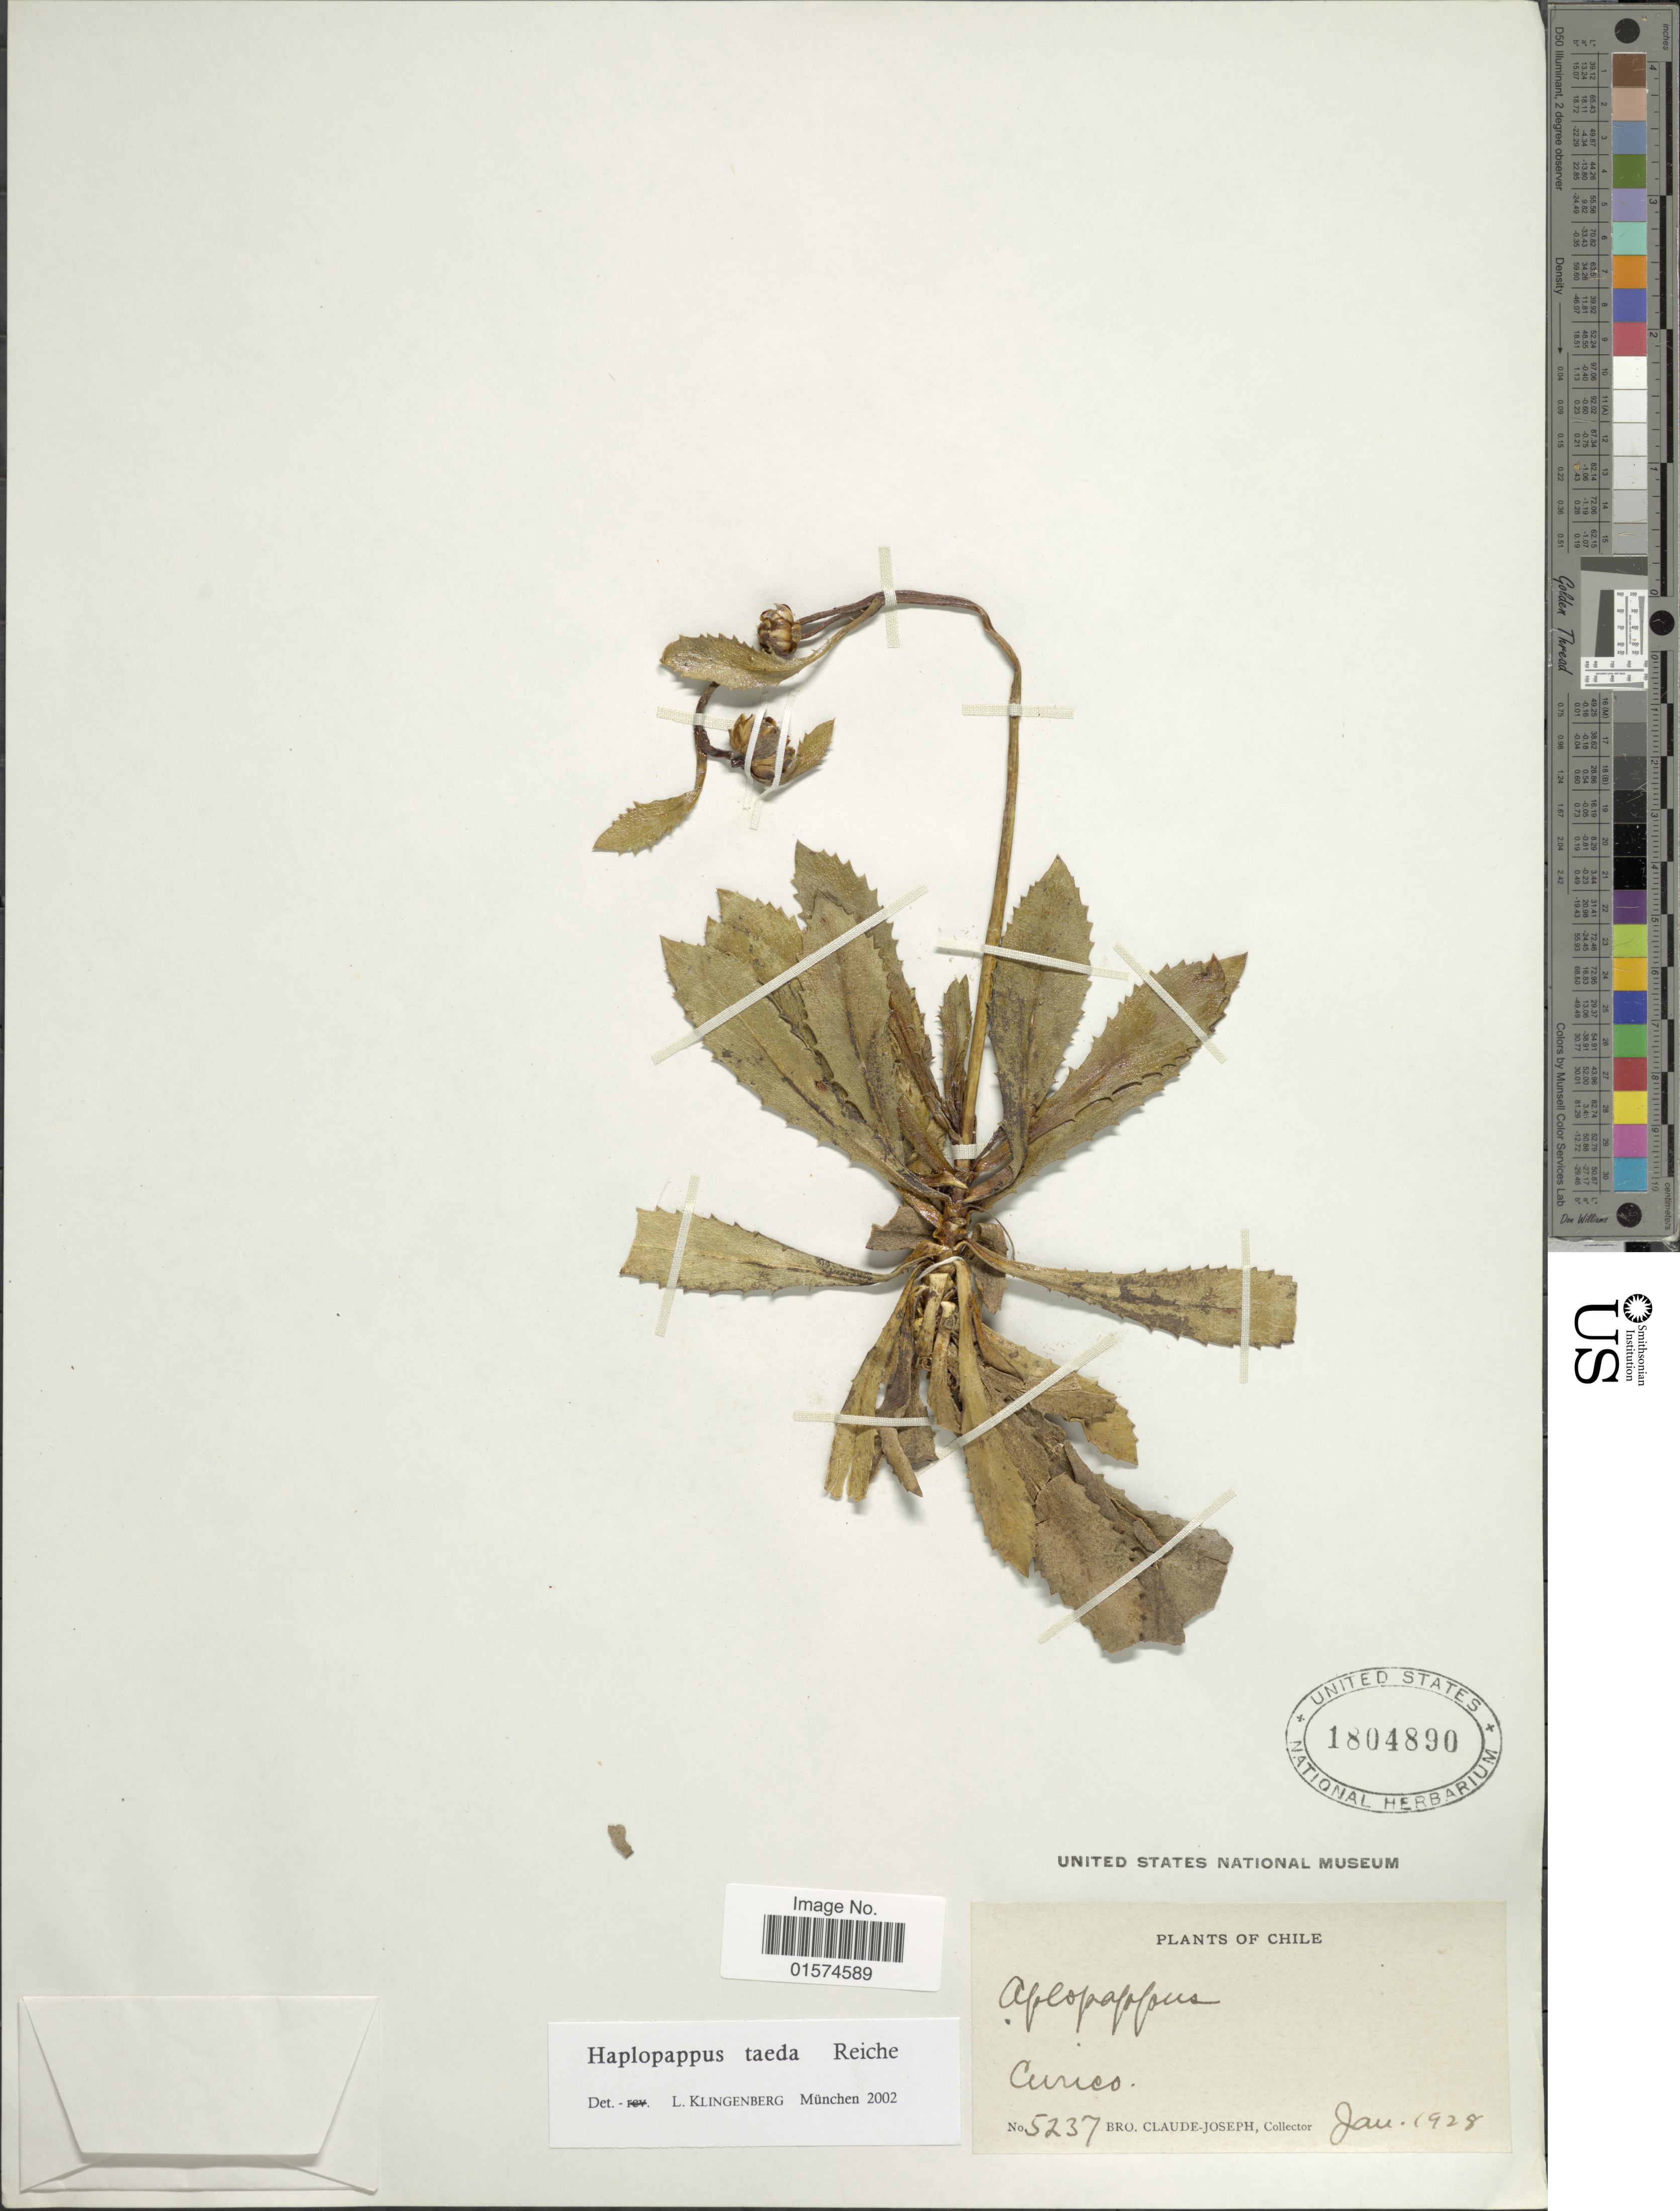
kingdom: Plantae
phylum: Tracheophyta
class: Magnoliopsida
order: Asterales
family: Asteraceae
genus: Haplopappus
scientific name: Haplopappus taeda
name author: Reiche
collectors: Bro. Claude-Joseph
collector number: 5237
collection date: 1928-01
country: Chile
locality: Curico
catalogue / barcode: US 1804890